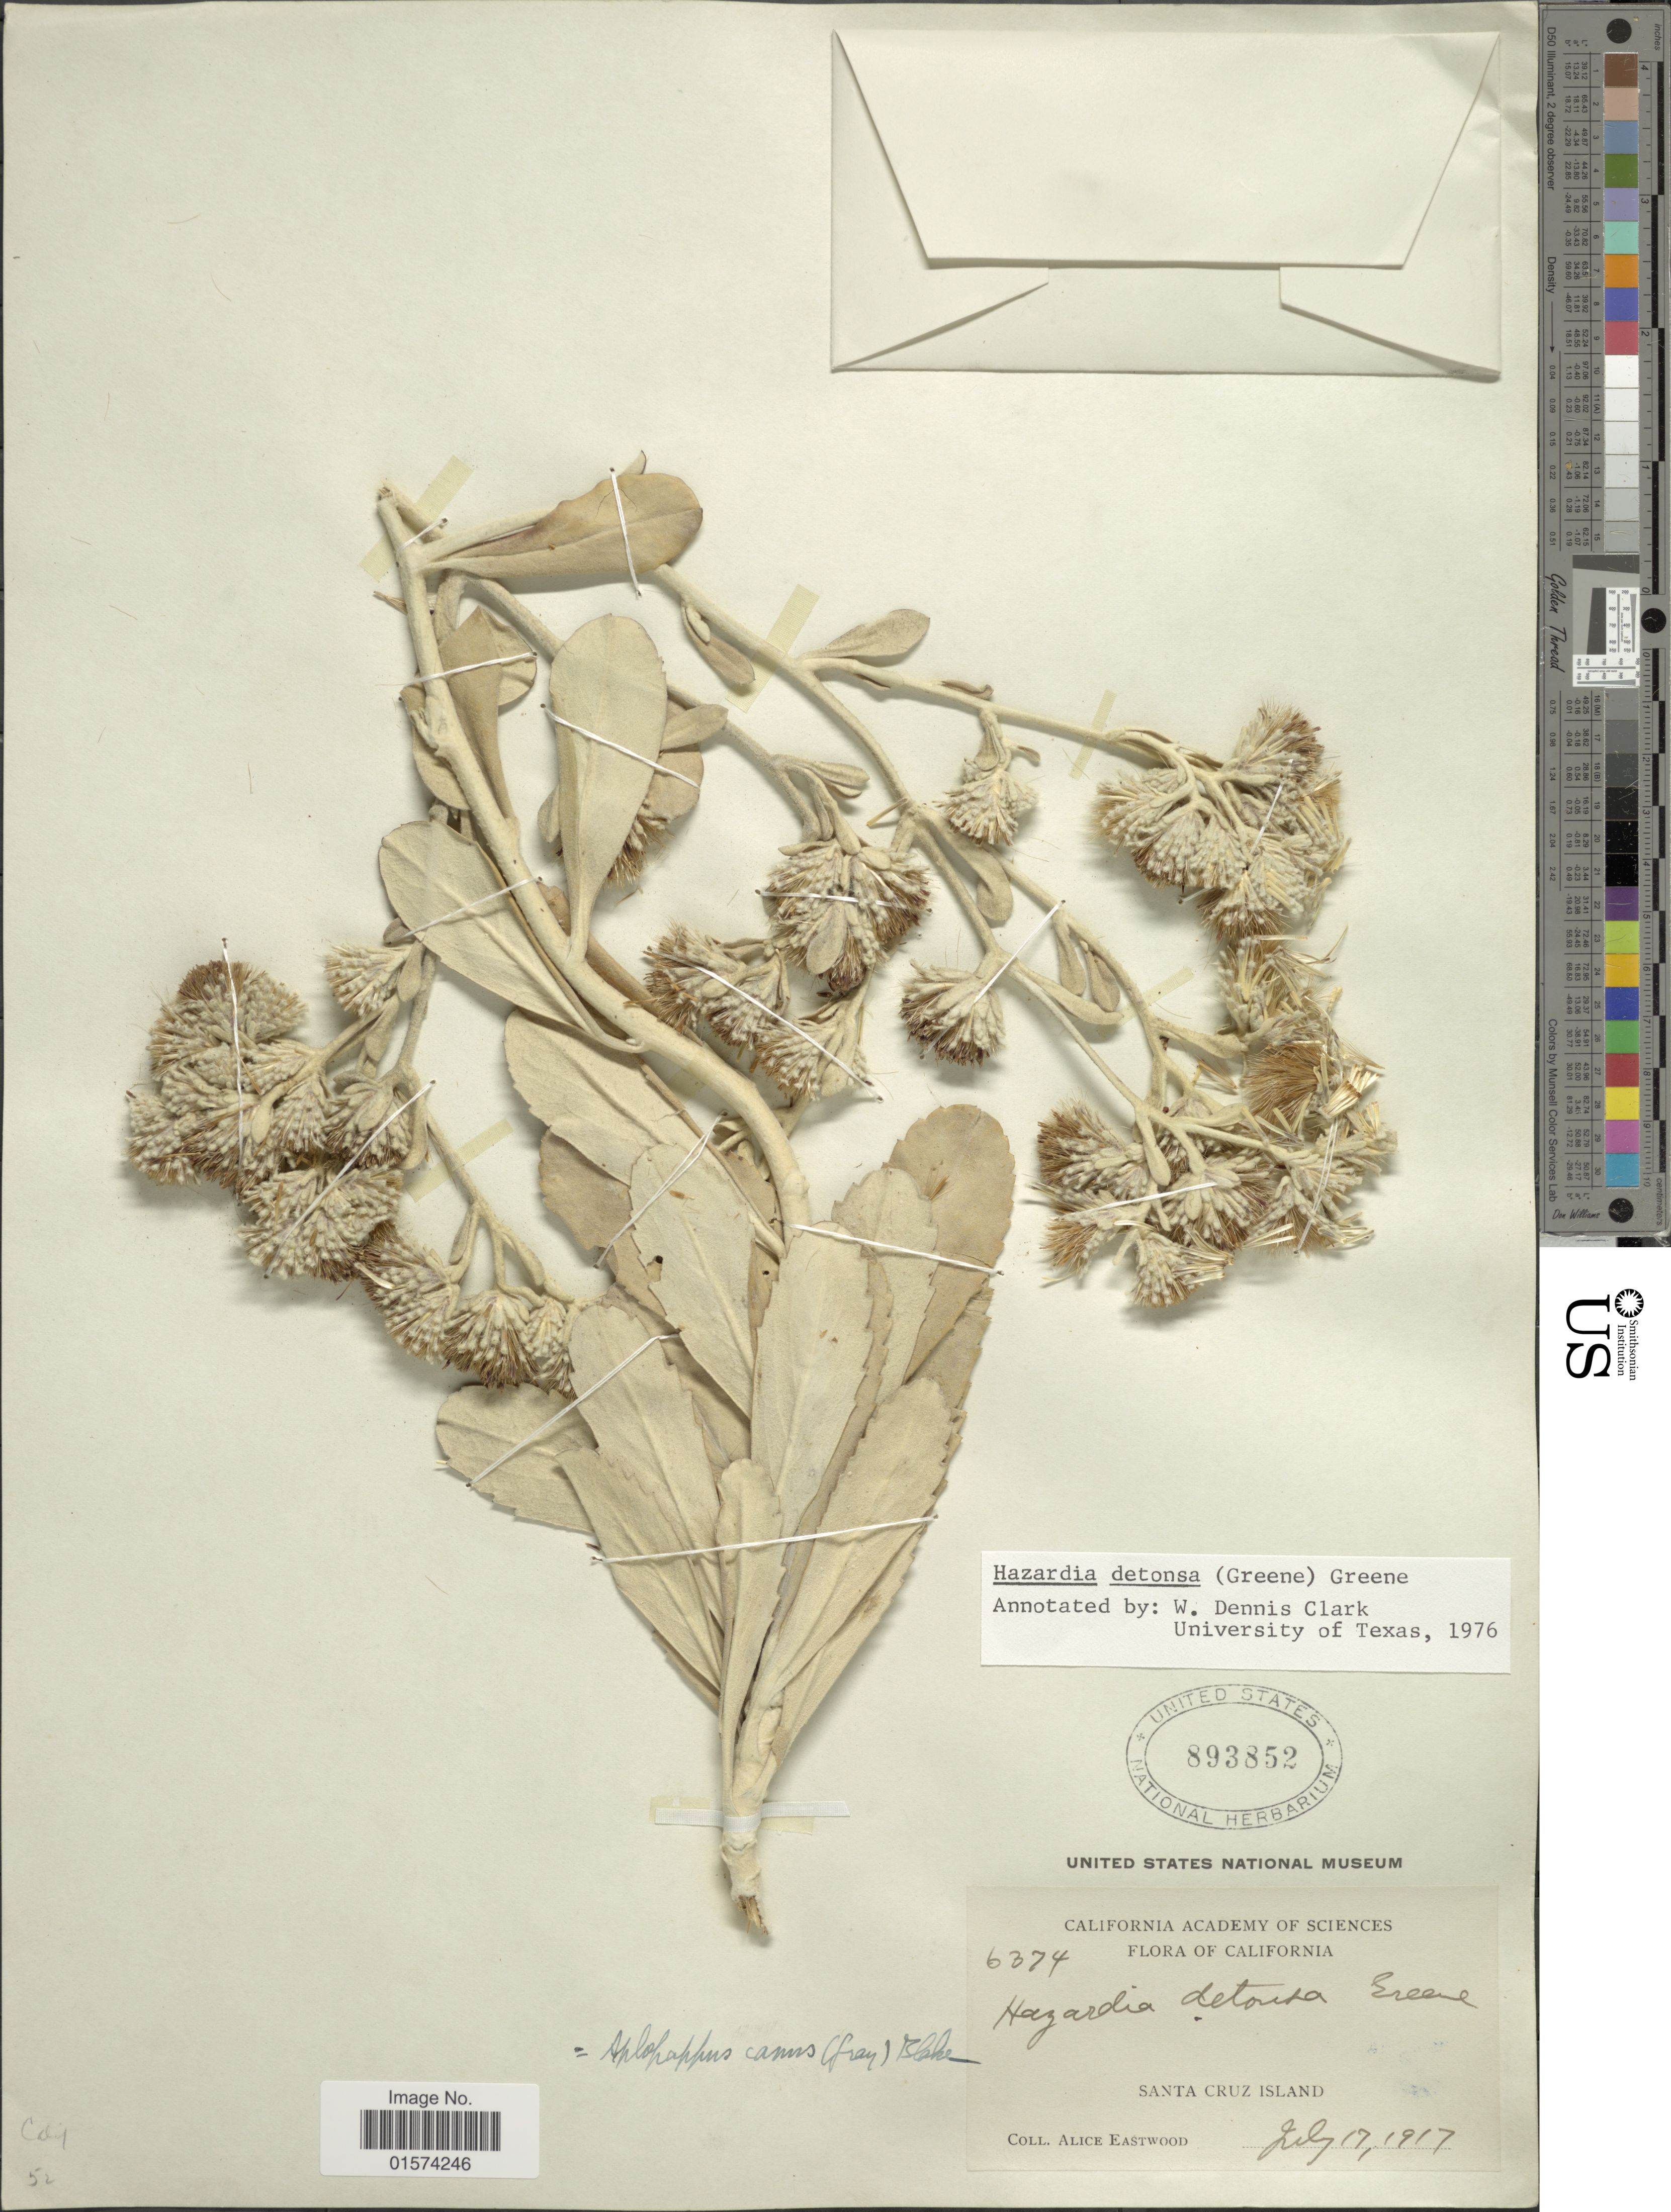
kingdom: Plantae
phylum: Tracheophyta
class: Magnoliopsida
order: Asterales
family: Asteraceae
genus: Hazardia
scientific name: Hazardia detonsa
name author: Greene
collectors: A. Eastwood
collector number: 6374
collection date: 1917-07-17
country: United States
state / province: California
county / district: Santa Barbara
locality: Santa Cruz Island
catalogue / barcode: US 893852